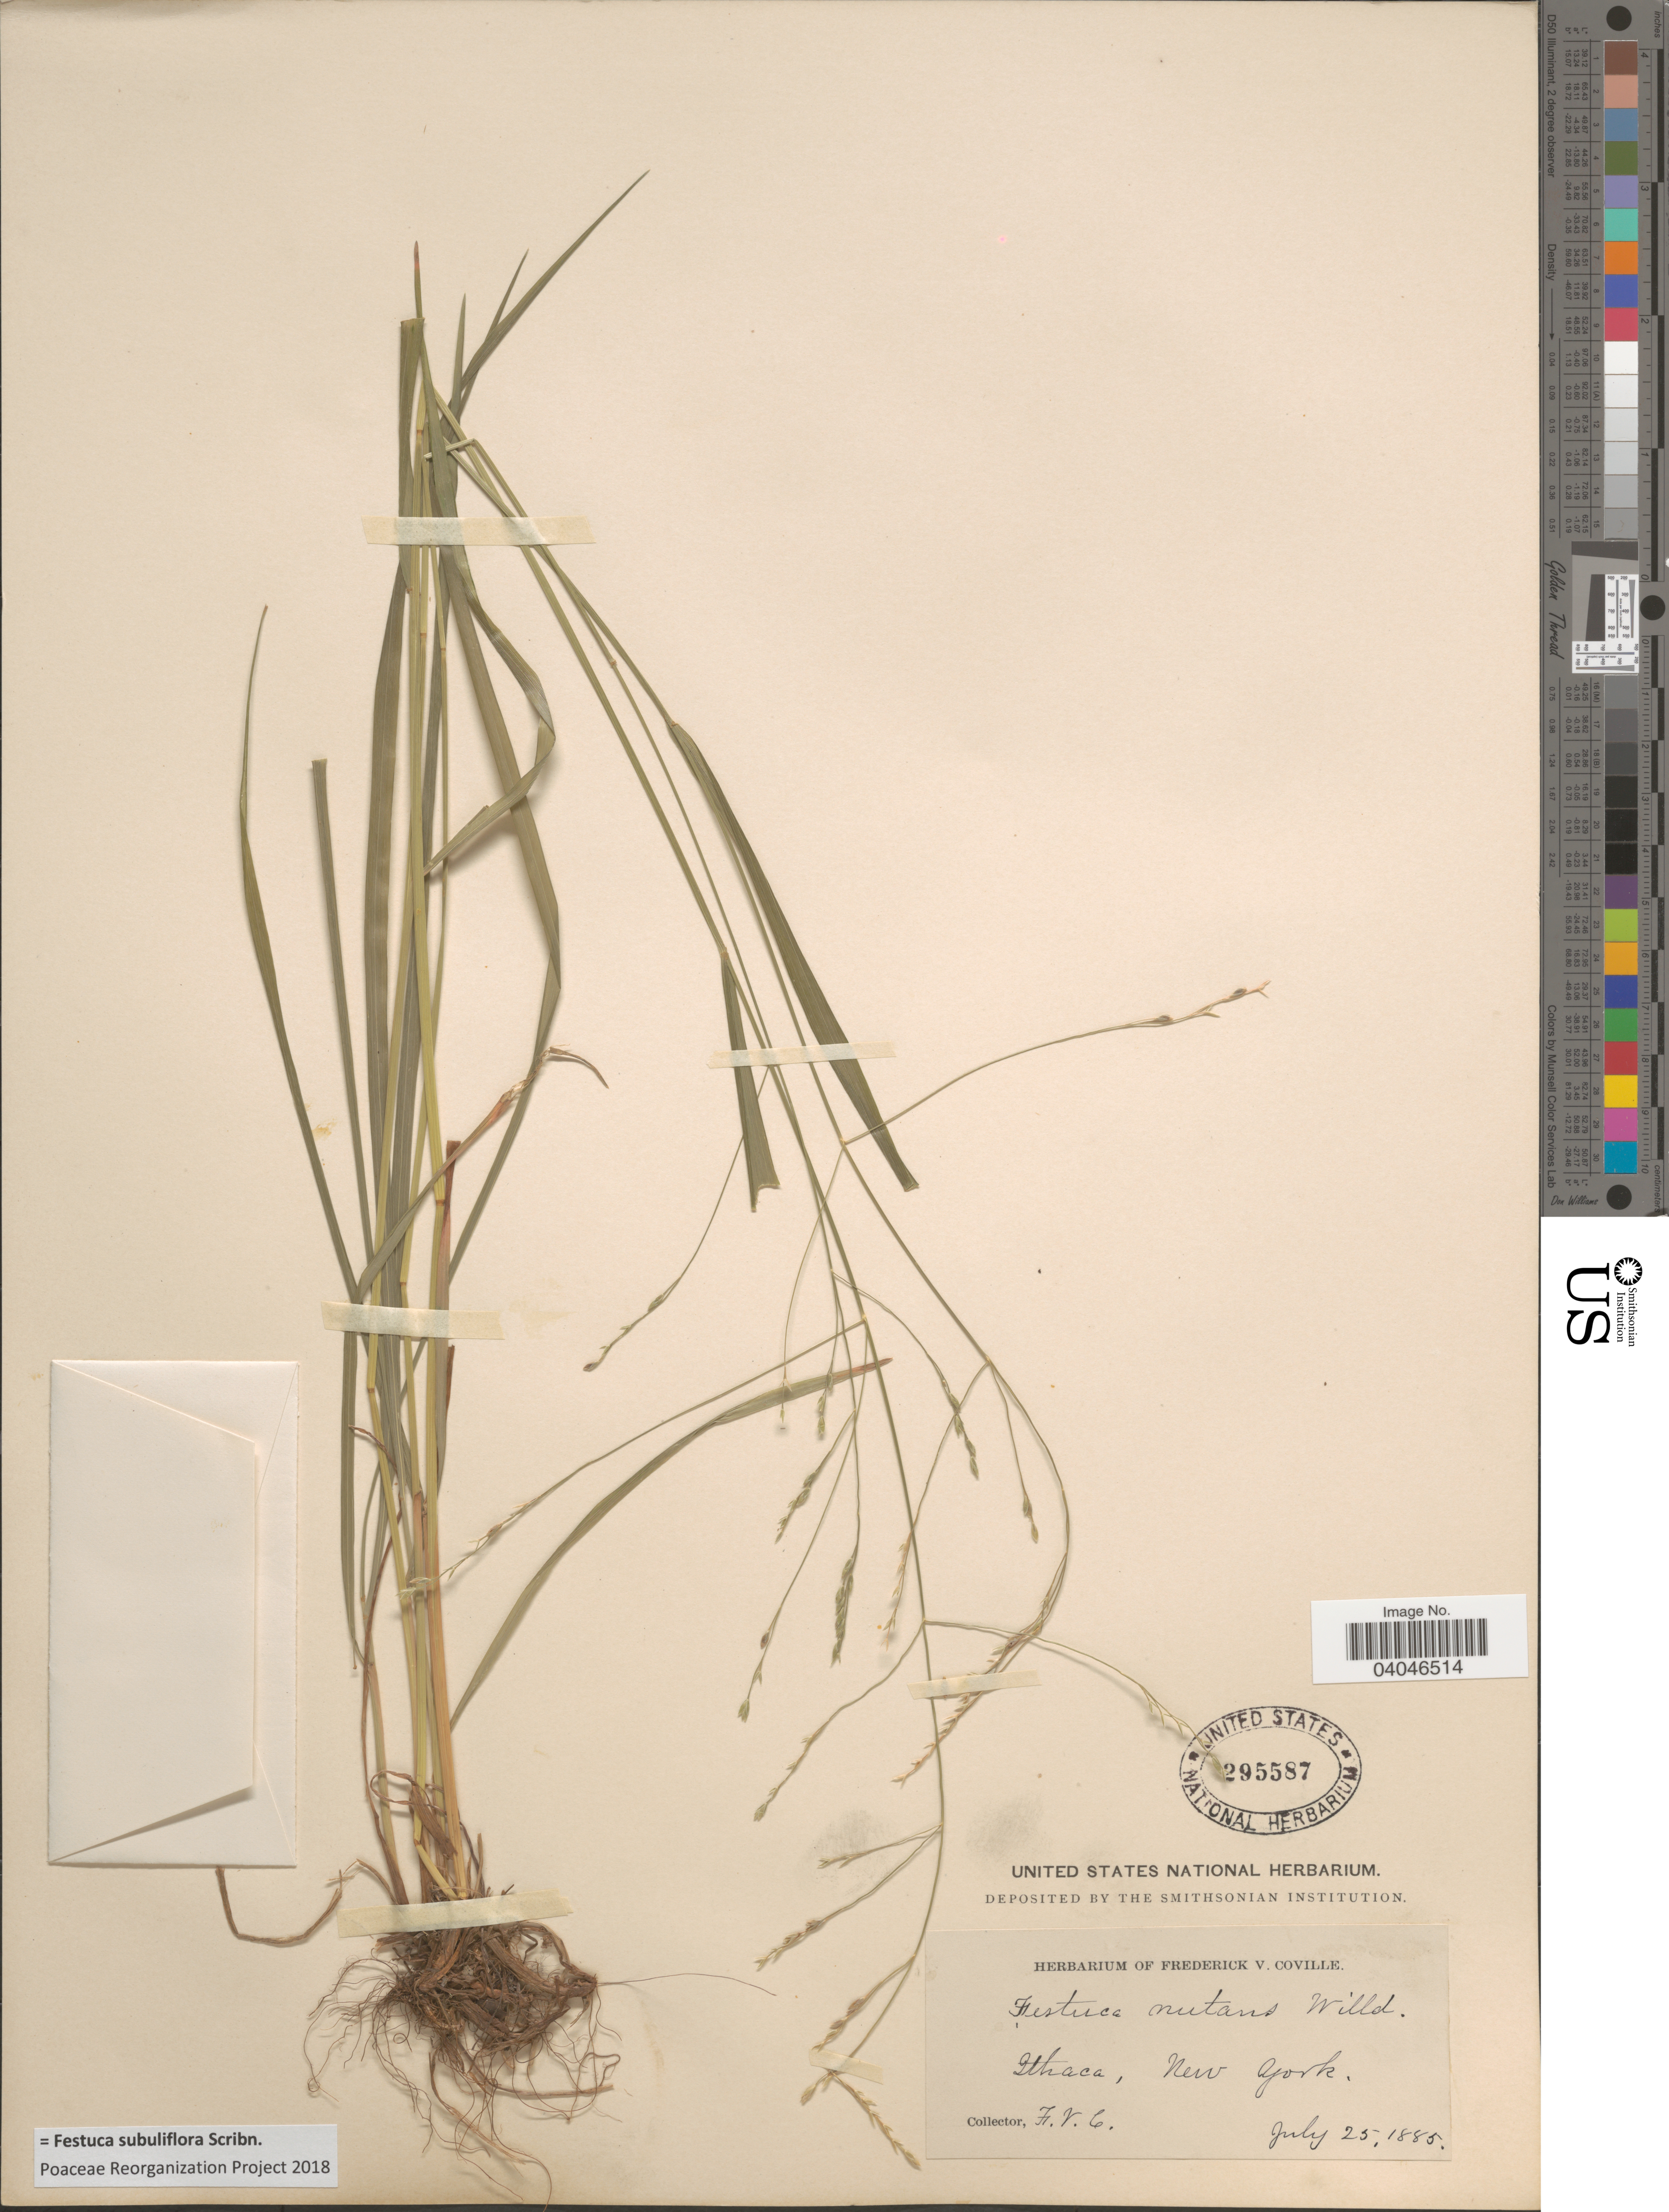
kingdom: Plantae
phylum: Tracheophyta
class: Liliopsida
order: Poales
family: Poaceae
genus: Festuca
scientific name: Festuca subuliflora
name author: Scribn.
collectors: F. V. Coville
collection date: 1885-07-25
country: United States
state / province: New York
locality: Ithaca.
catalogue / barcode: US 295587